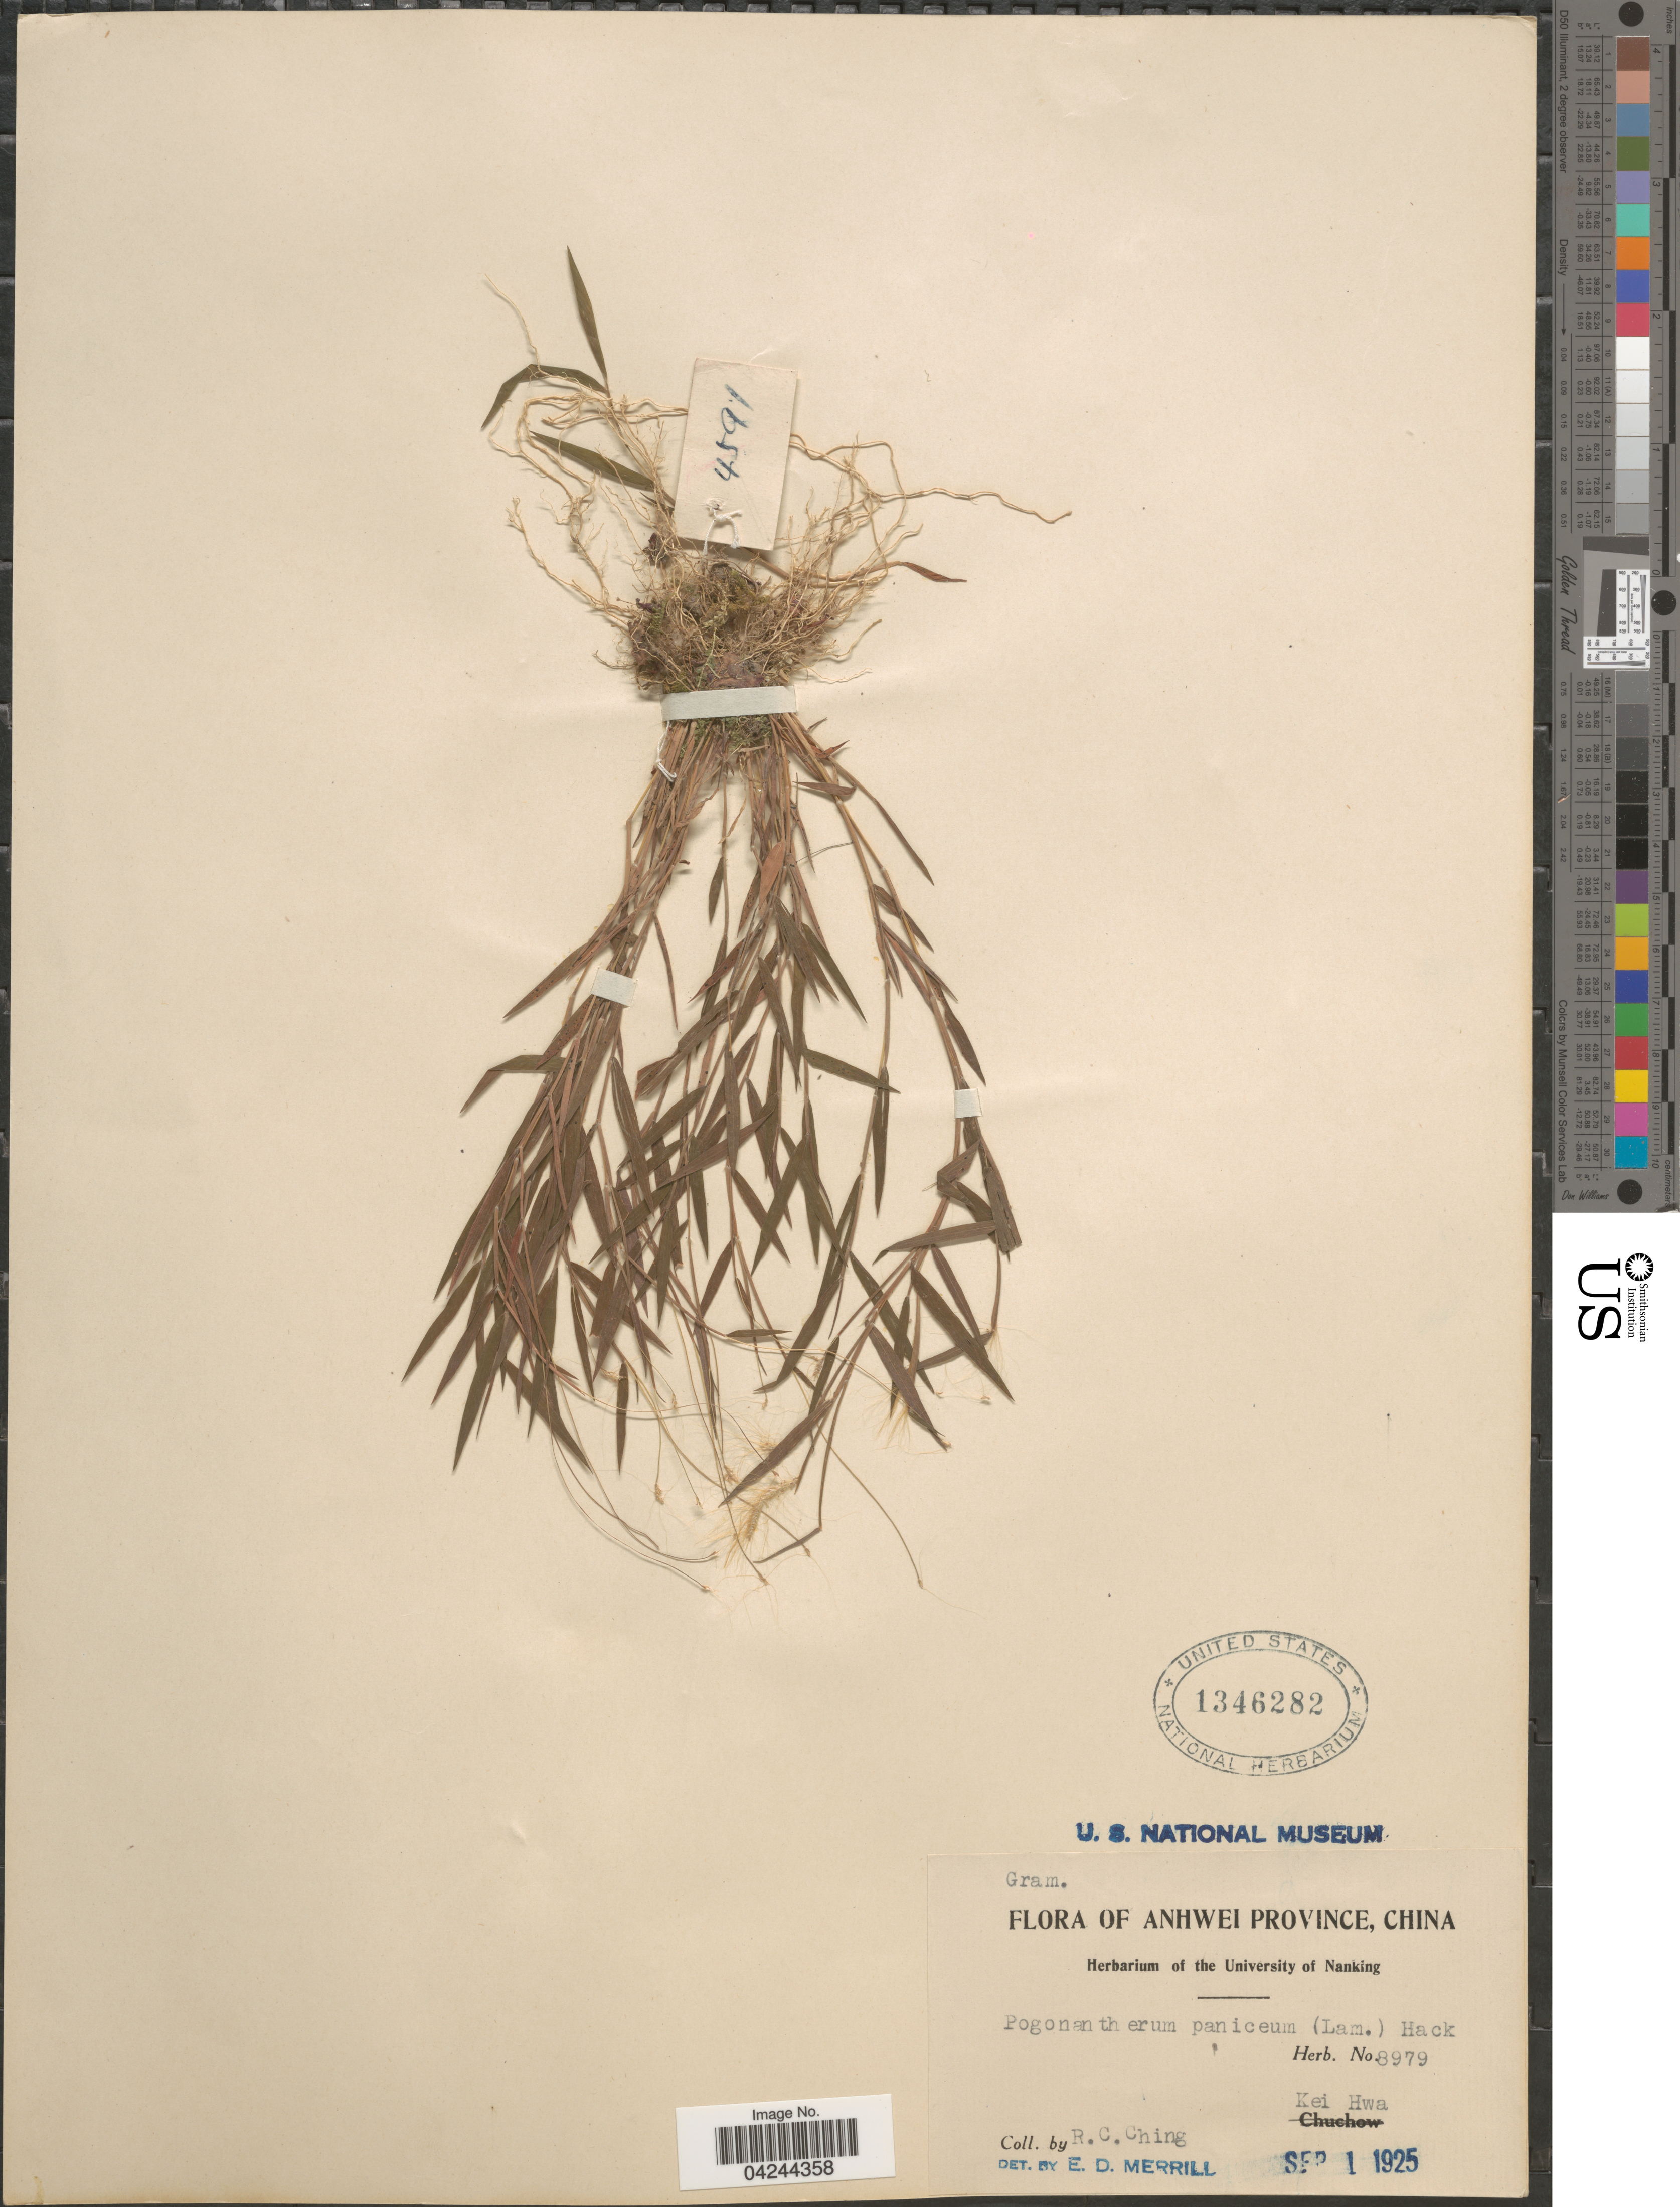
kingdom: Plantae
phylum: Tracheophyta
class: Liliopsida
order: Poales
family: Poaceae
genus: Pogonatherum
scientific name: Pogonatherum crinitum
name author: (Thunb.) Kunth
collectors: R. C. Ching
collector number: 8979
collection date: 1925-09-01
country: China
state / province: Anhui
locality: Anhwei Province. Kei Hwa.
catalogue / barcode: US 1346282